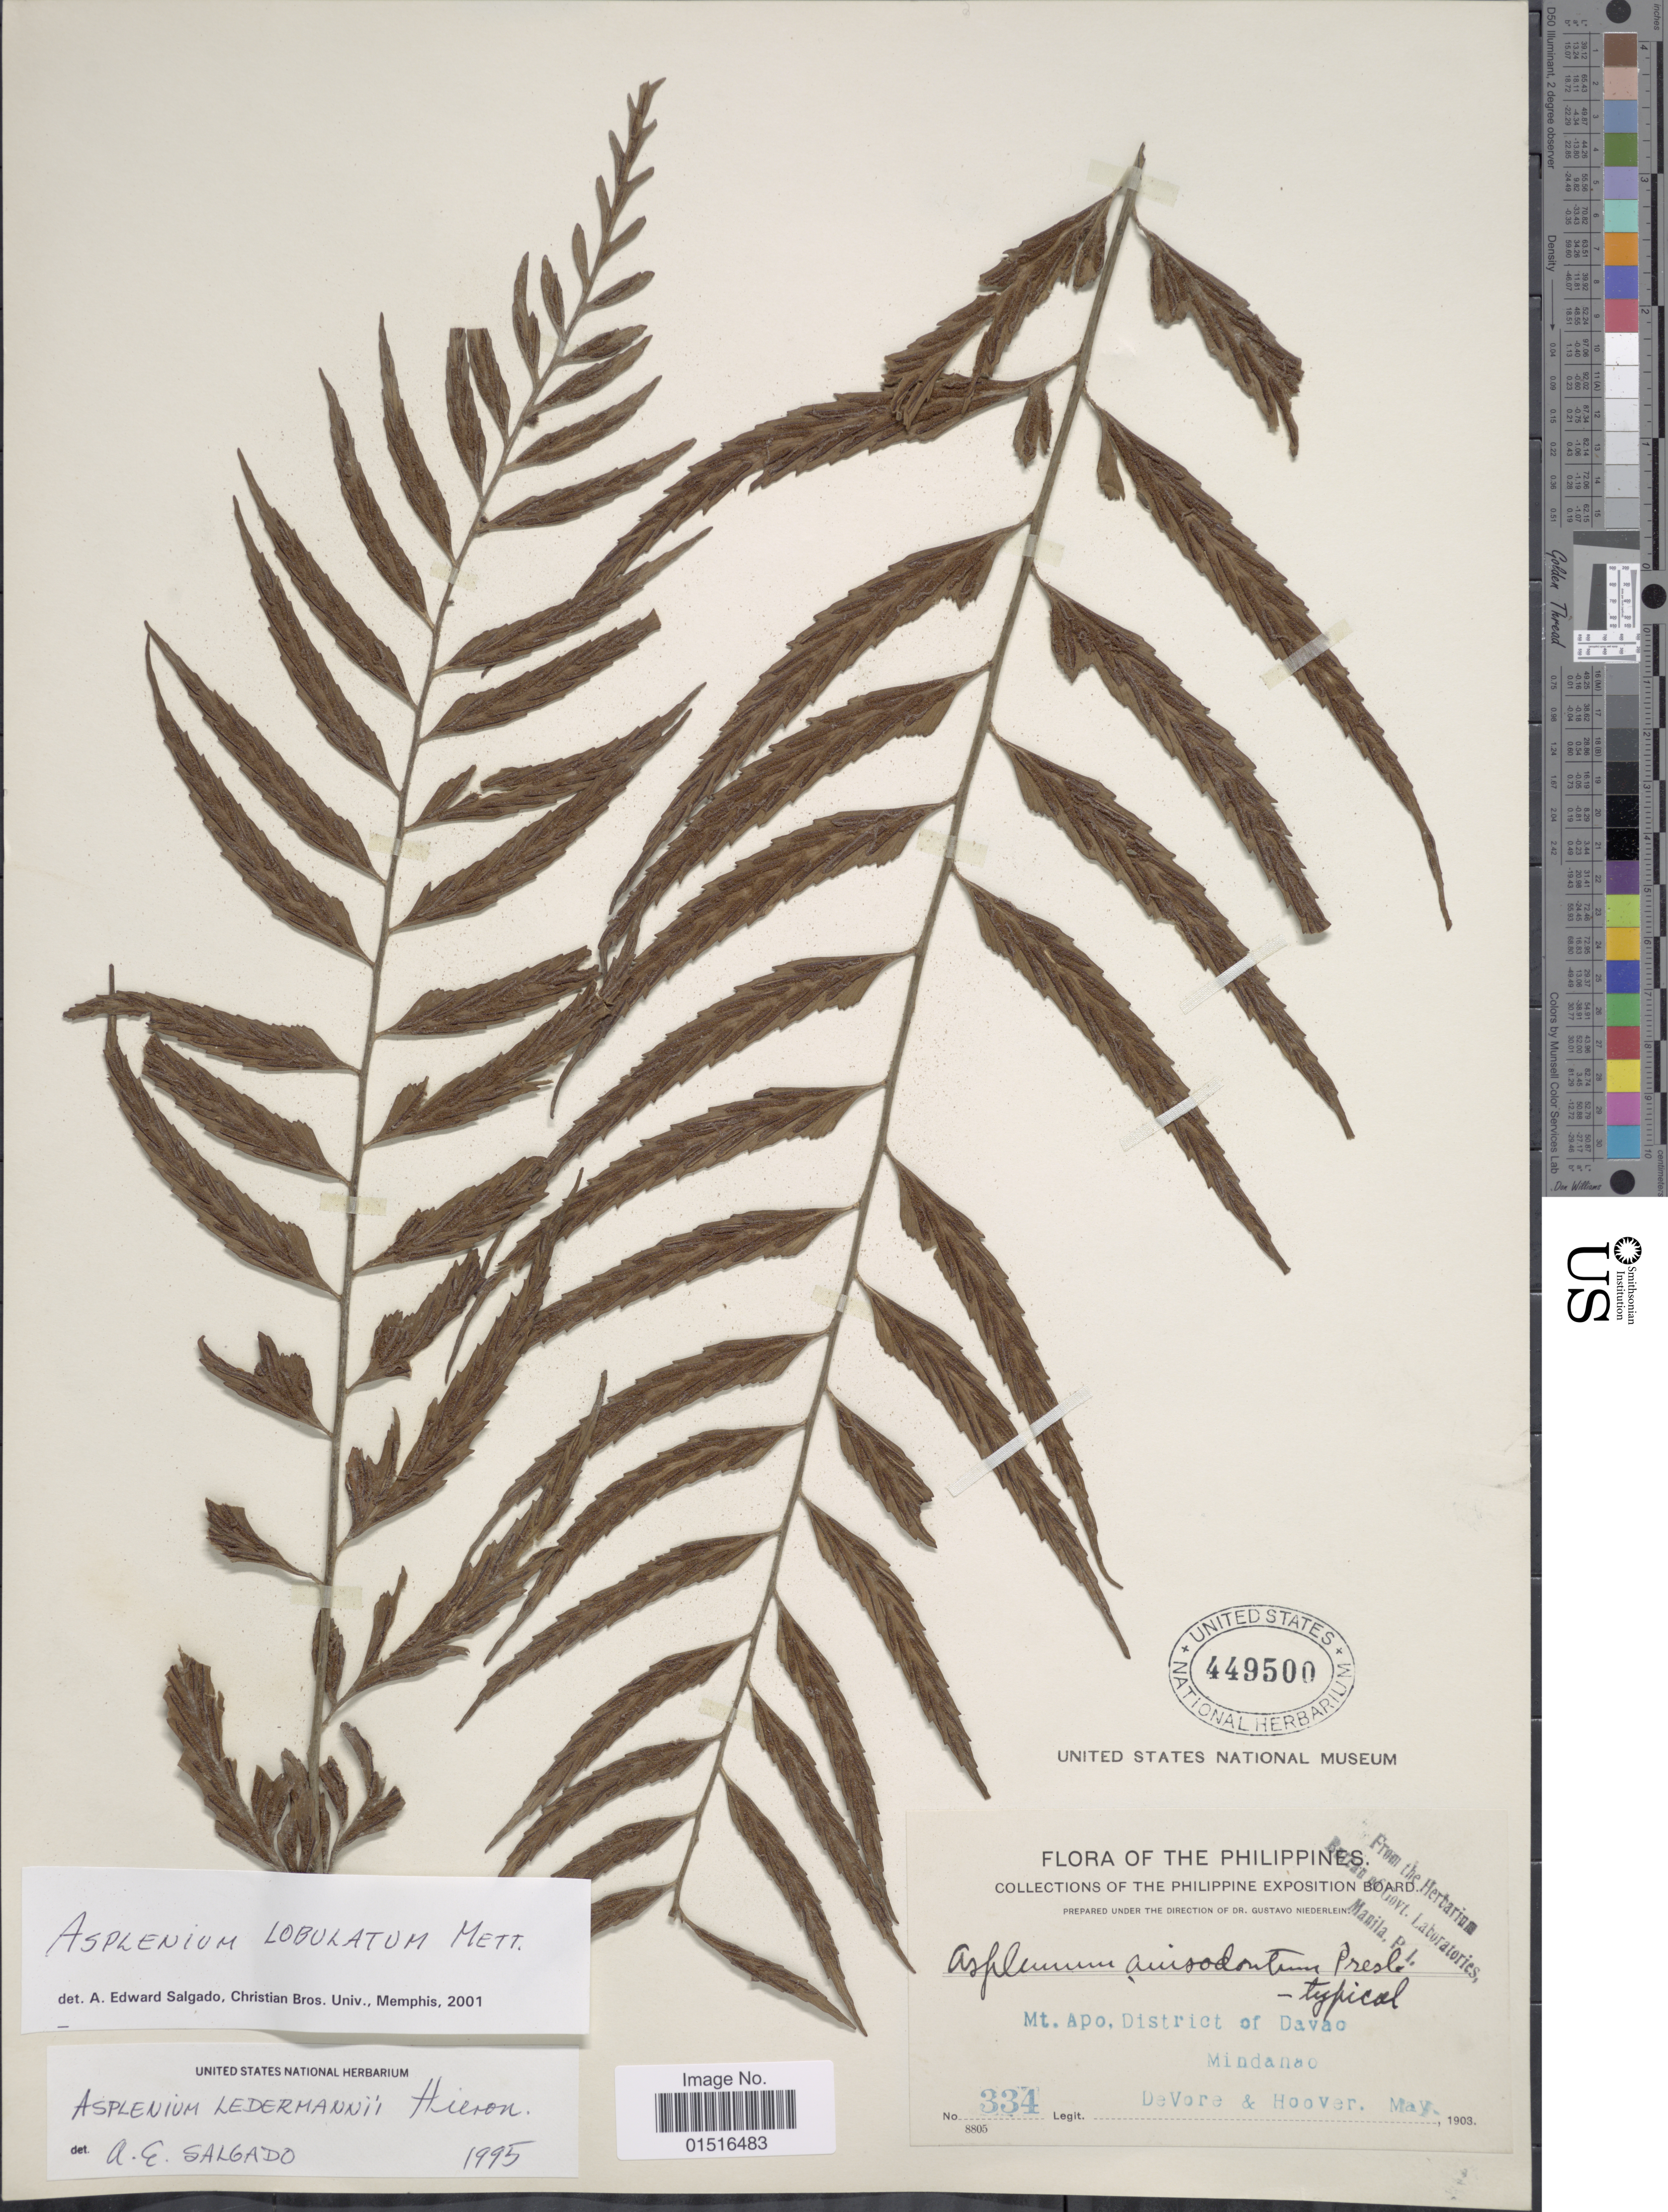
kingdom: Plantae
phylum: Tracheophyta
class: Polypodiopsida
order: Polypodiales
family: Aspleniaceae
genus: Asplenium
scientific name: Asplenium lobulatum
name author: Mett.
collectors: B. F. DeVore & -- Hoover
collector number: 334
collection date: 1903-05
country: Philippines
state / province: Davao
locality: Mt. Apo., District of Davao, Mindanao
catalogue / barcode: US 449500